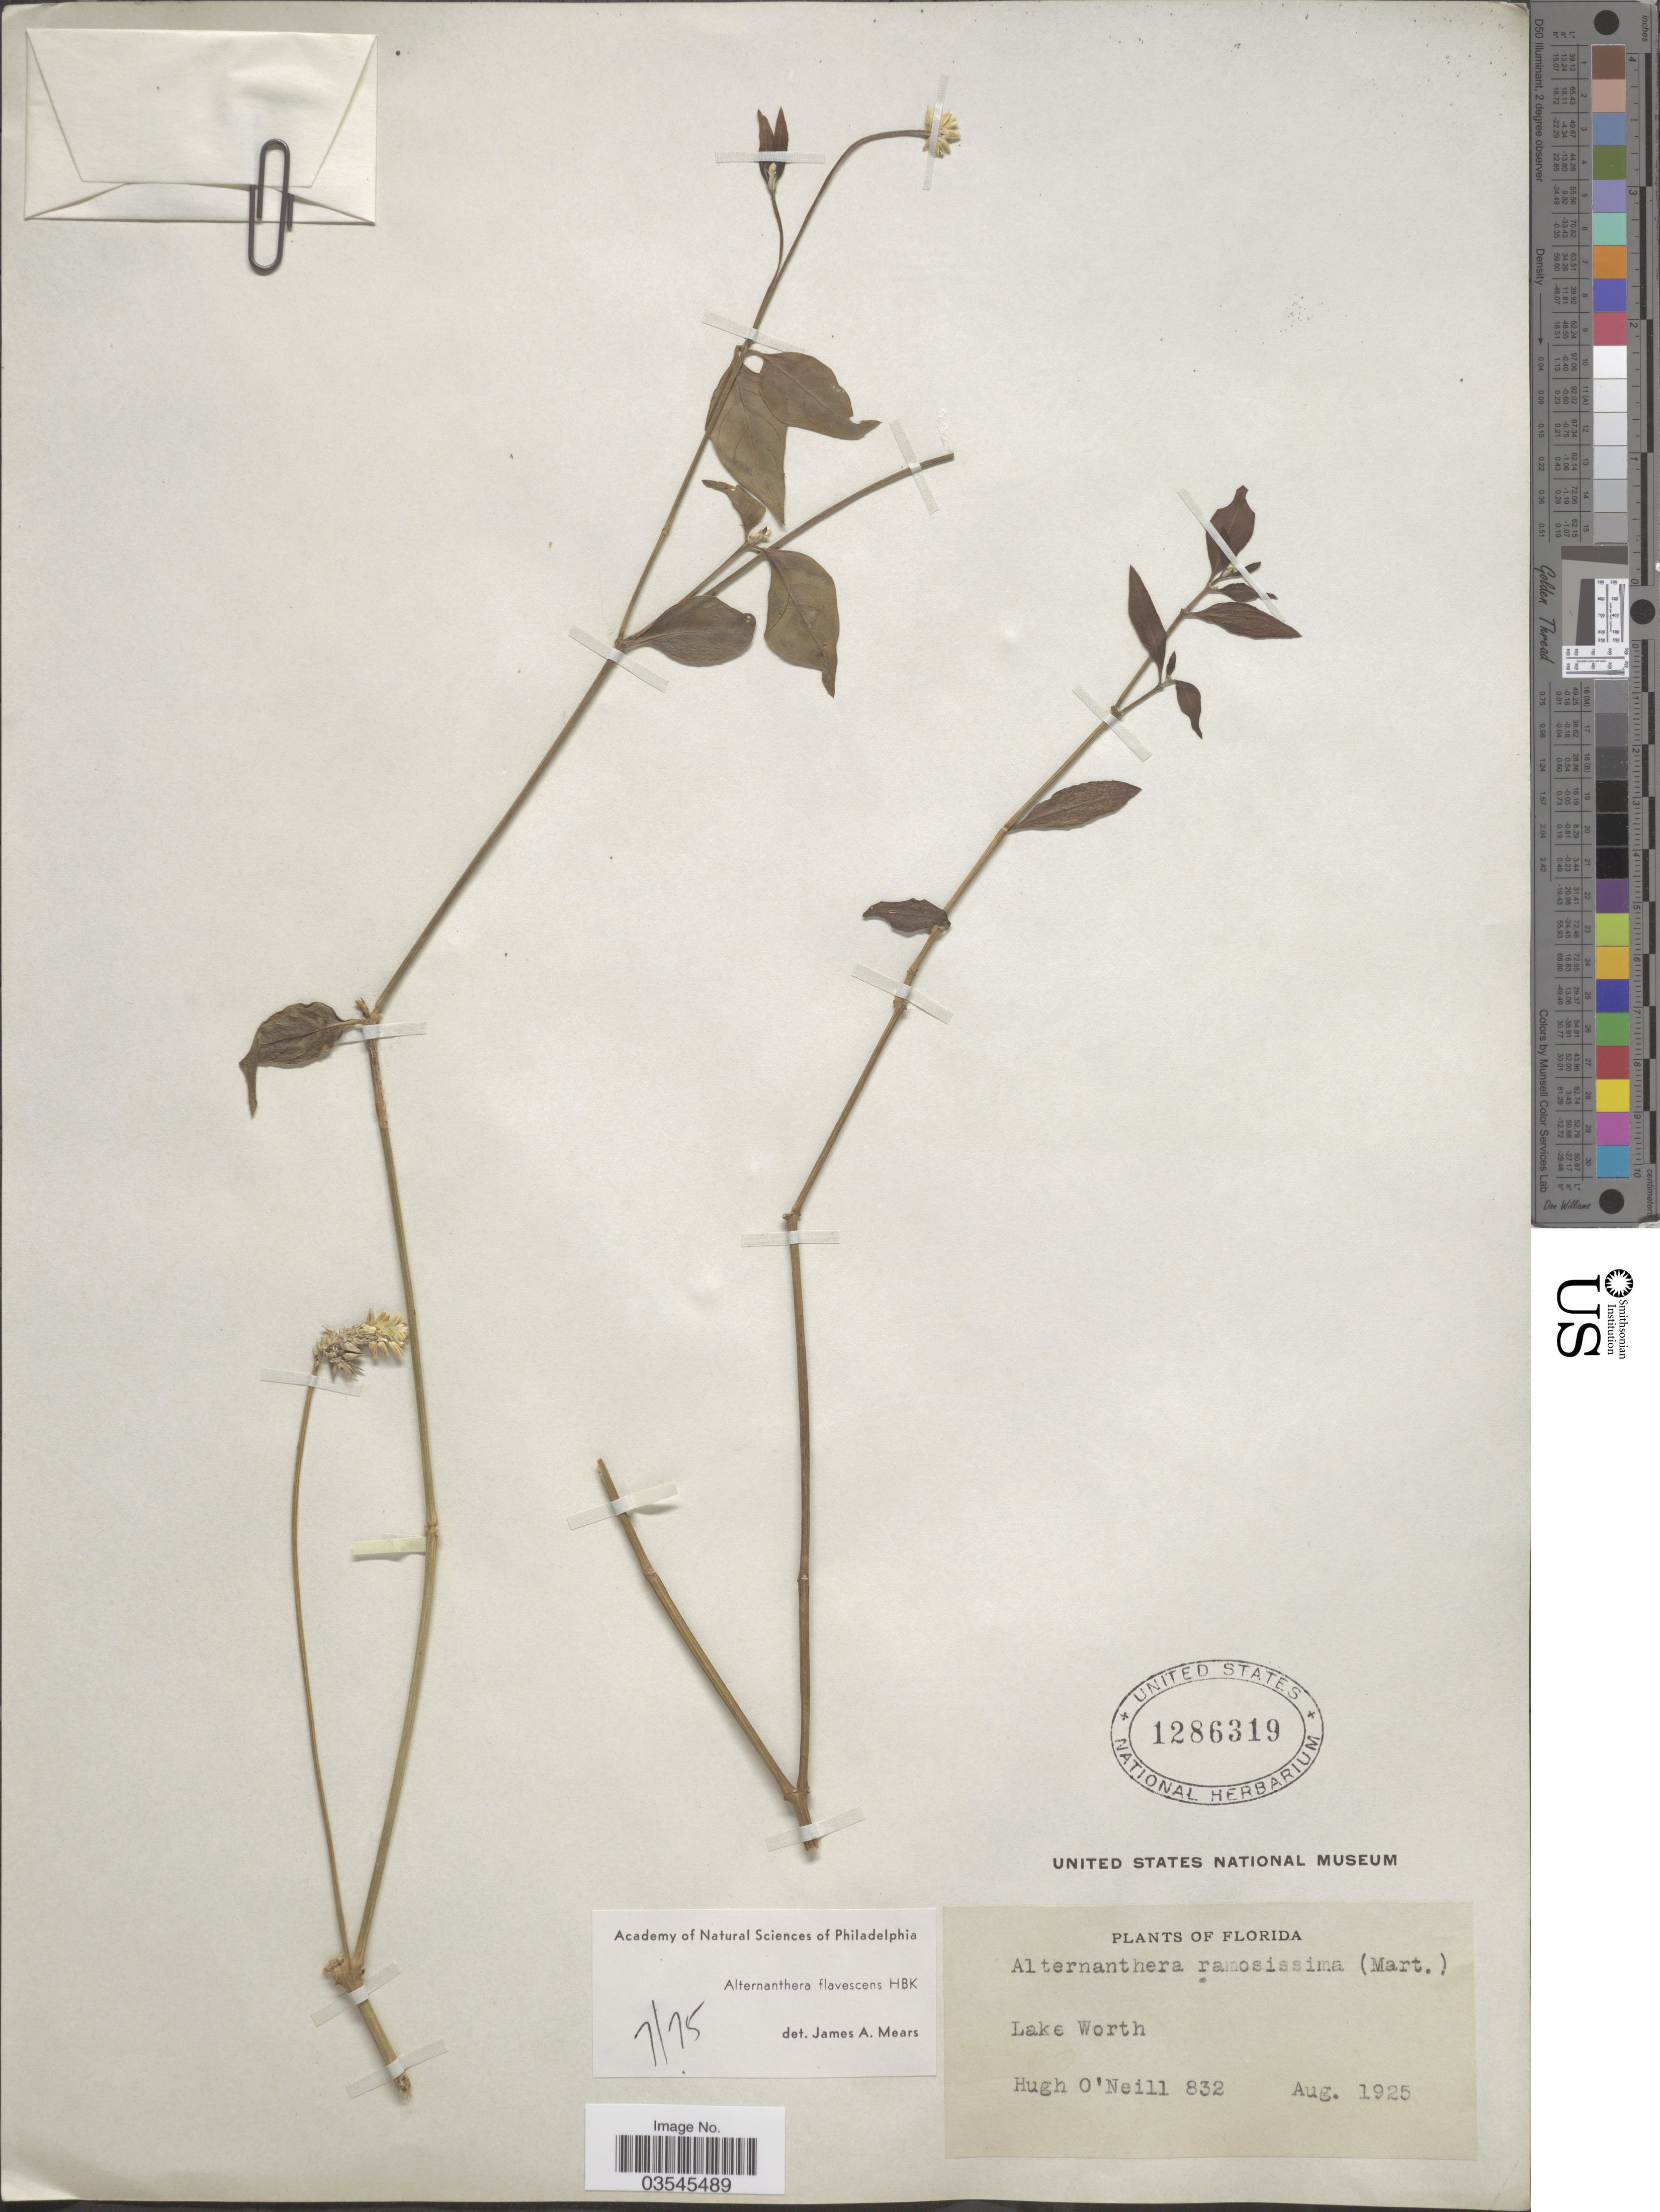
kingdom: Plantae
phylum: Tracheophyta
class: Magnoliopsida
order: Caryophyllales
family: Amaranthaceae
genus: Alternanthera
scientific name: Alternanthera flavescens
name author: Kunth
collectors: H. O'Neill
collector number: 832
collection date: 1925-08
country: United States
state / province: Florida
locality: Lake Worth.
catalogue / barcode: US 1286319